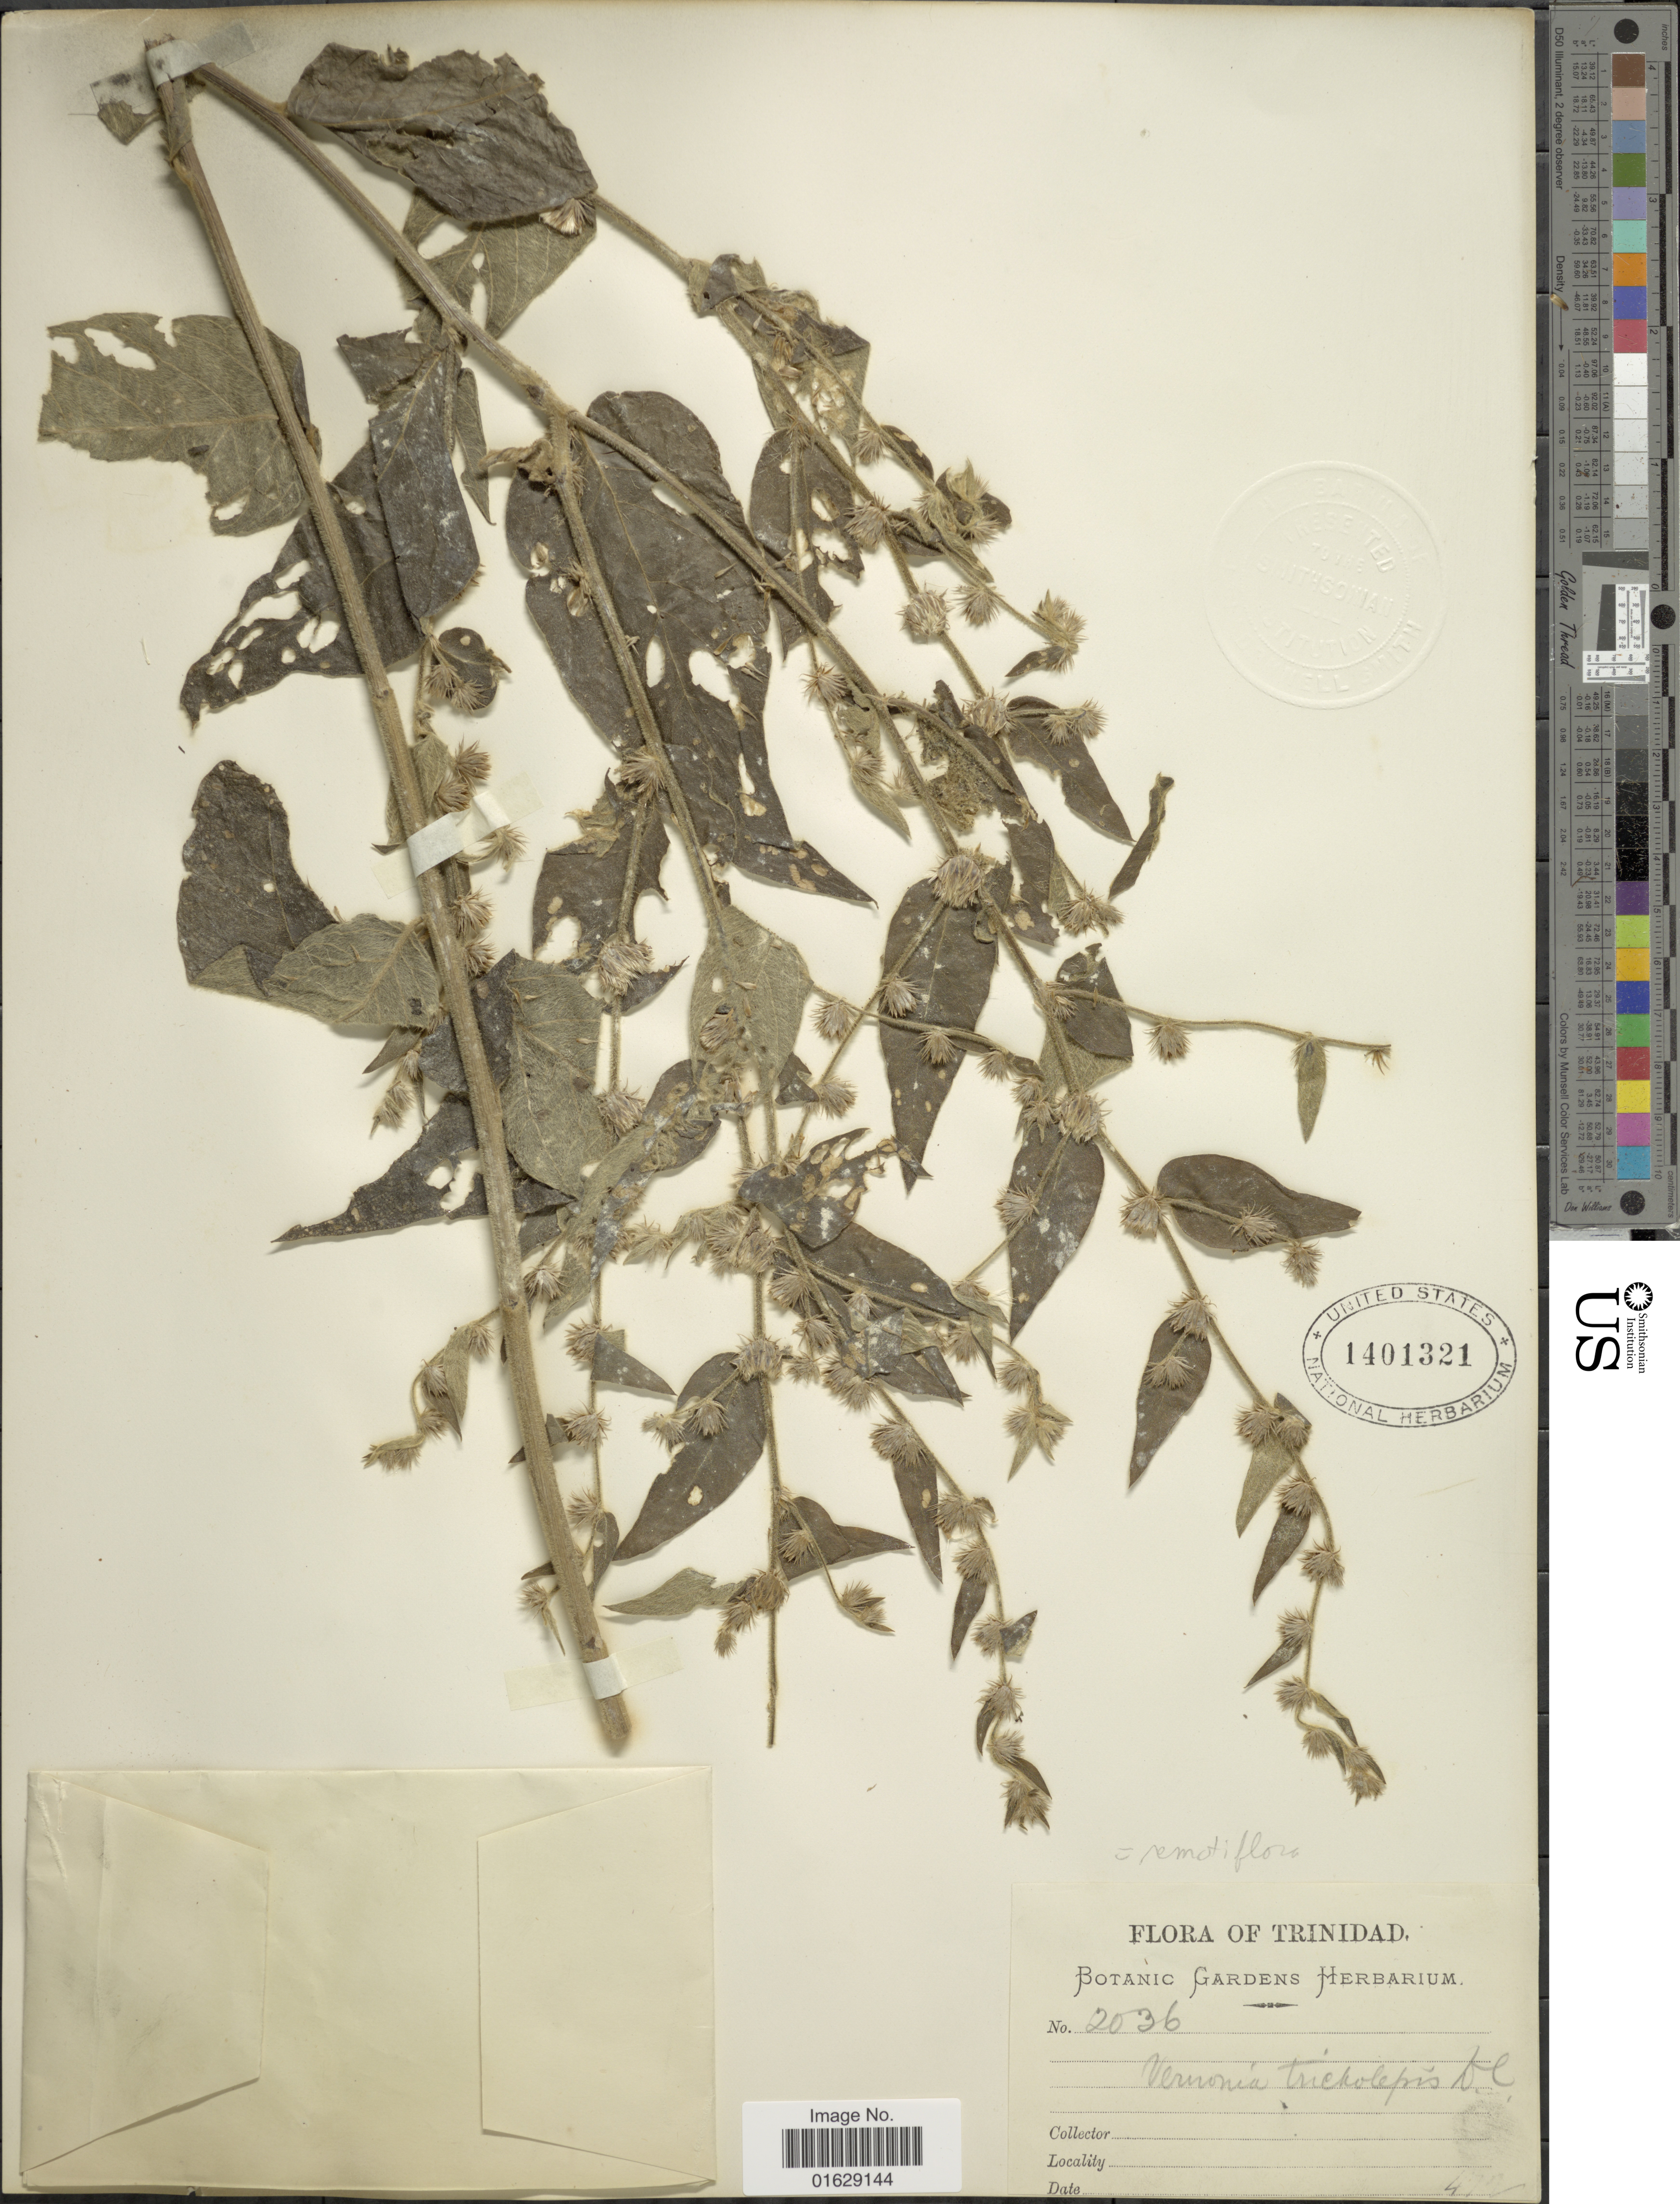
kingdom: Plantae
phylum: Tracheophyta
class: Magnoliopsida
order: Asterales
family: Asteraceae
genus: Lepidaploa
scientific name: Lepidaploa remotiflora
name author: (Rich.) H. Rob.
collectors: Botanic Gardens Herbarium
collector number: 2036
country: Trinidad and Tobago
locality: Trinidad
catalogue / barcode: US 1401321